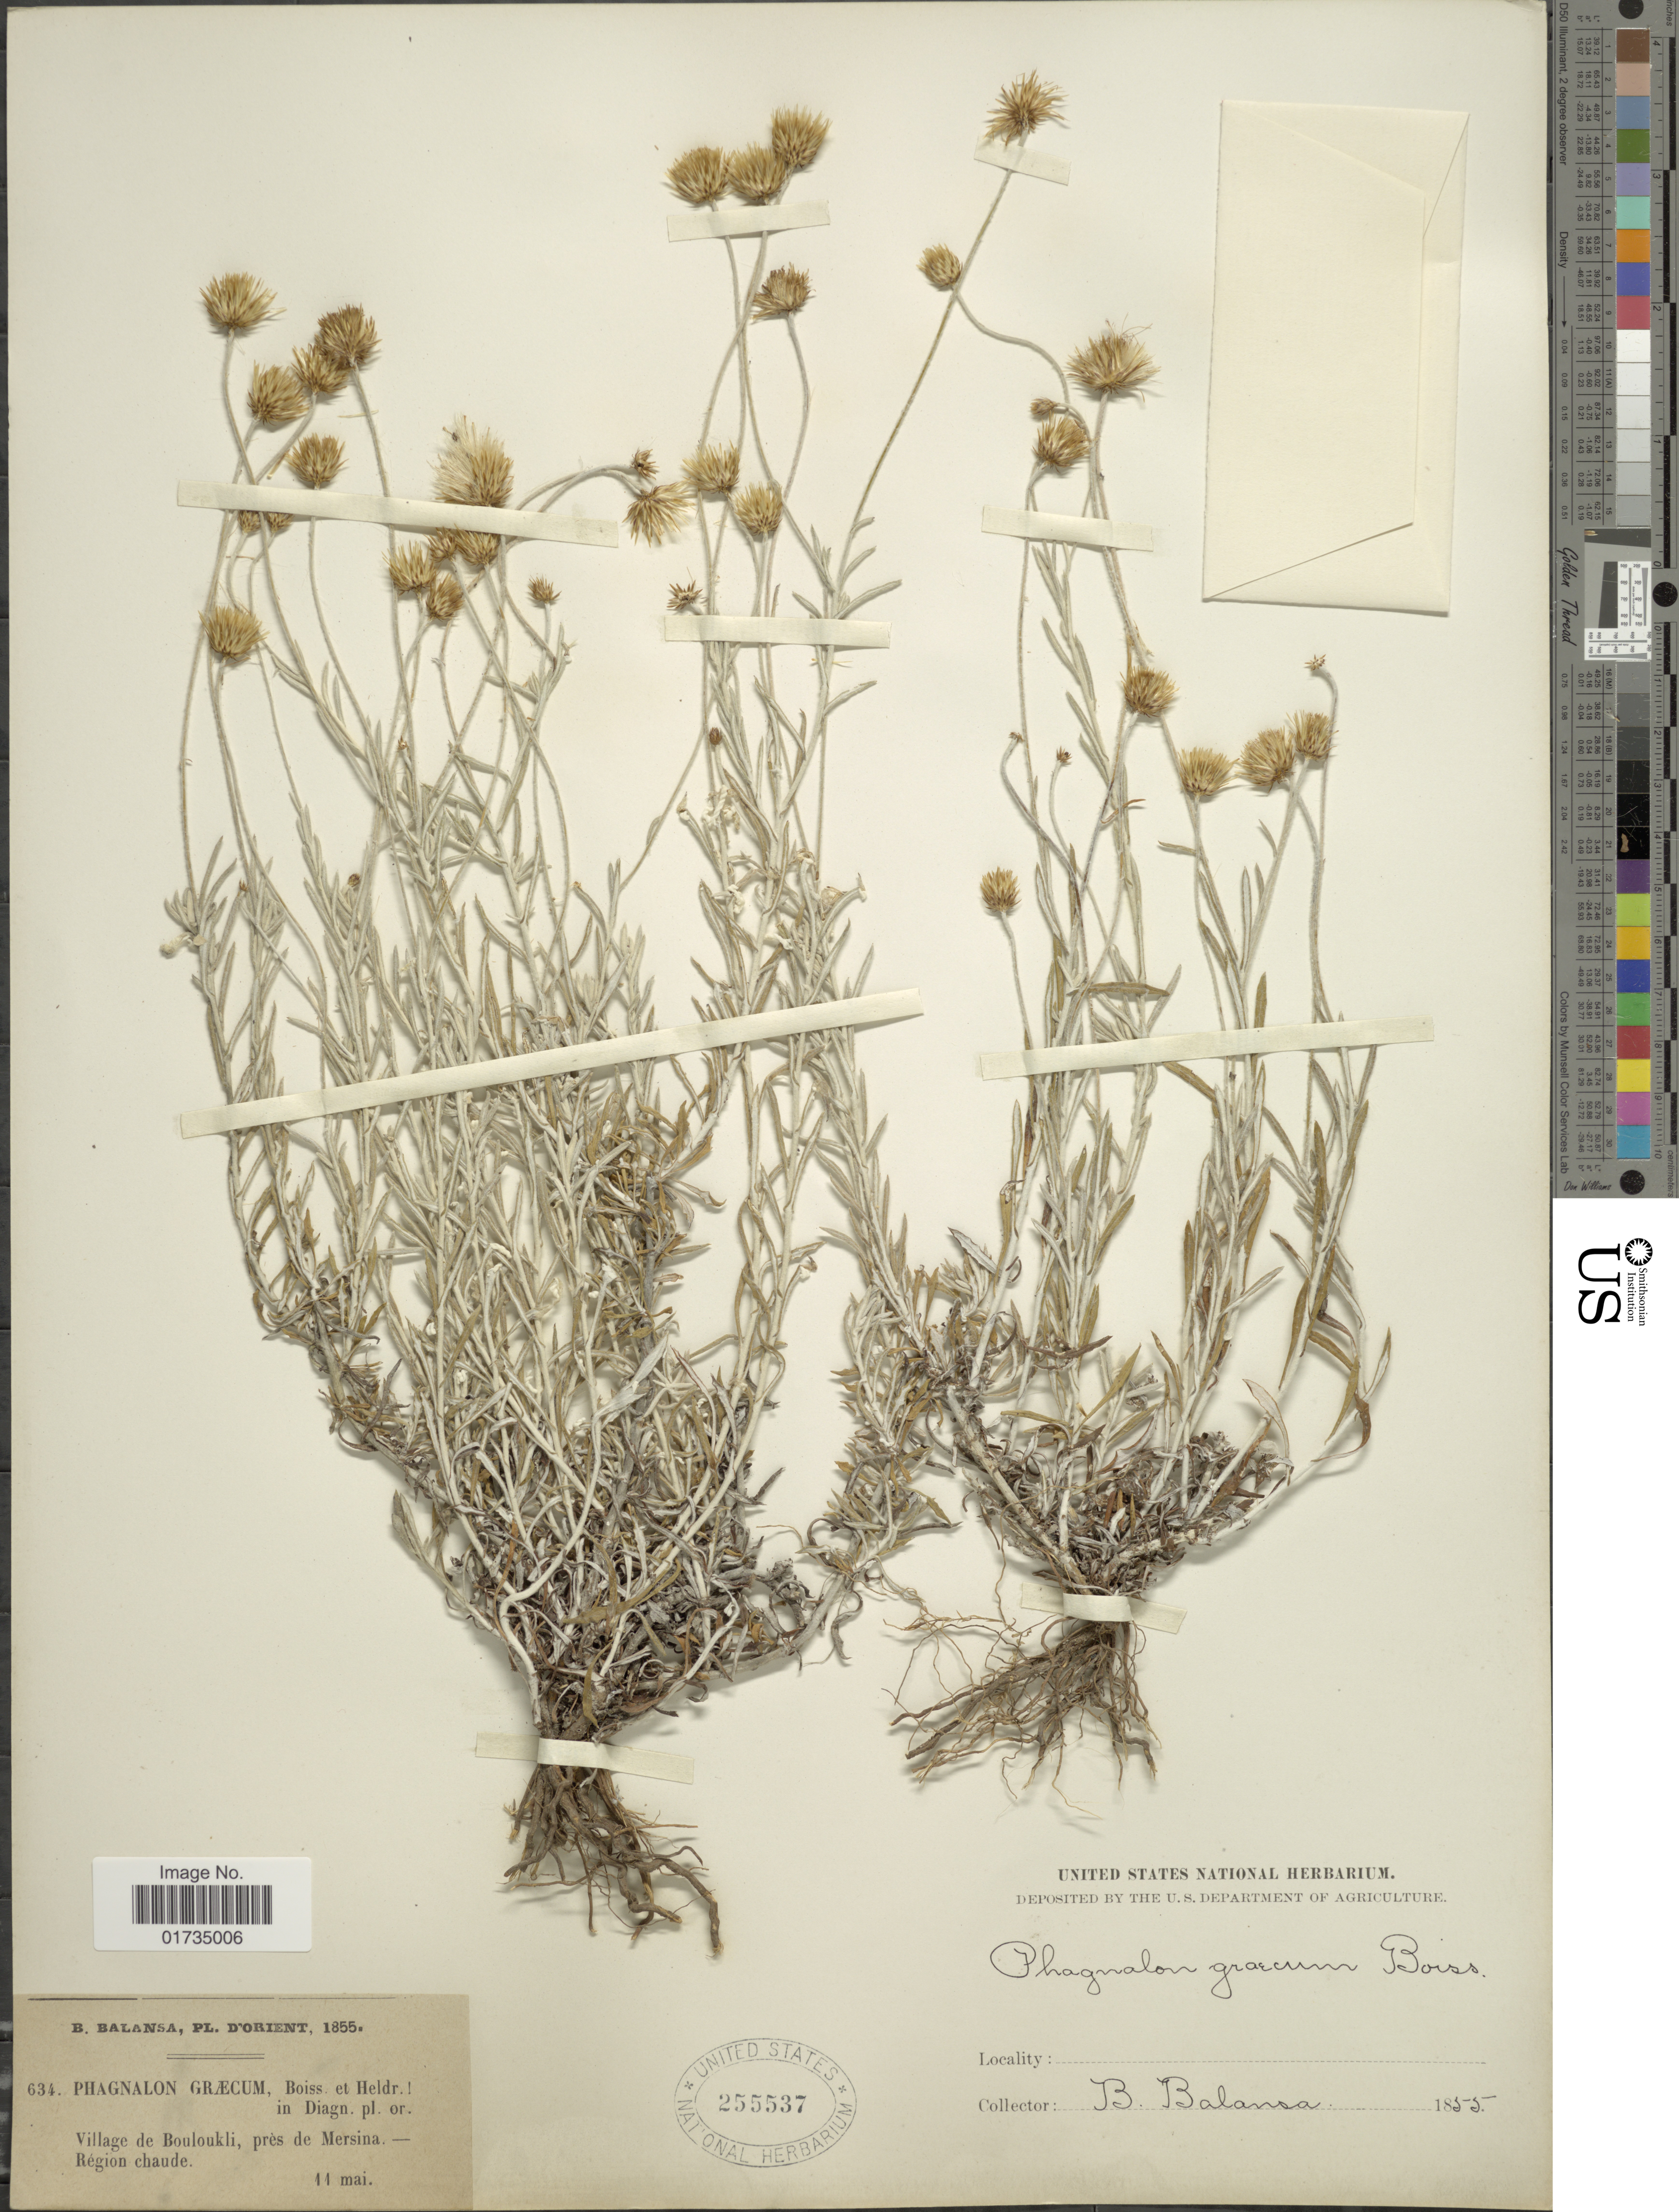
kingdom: Plantae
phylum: Tracheophyta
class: Magnoliopsida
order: Asterales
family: Asteraceae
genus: Phagnalon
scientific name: Phagnalon graecum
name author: Boiss. & Heldr.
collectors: B. Balansa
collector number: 634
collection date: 1855-05-11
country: Turkey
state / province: Mersin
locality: Village de Bouloukli, pres de Mersina. Region chaude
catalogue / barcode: US 255537